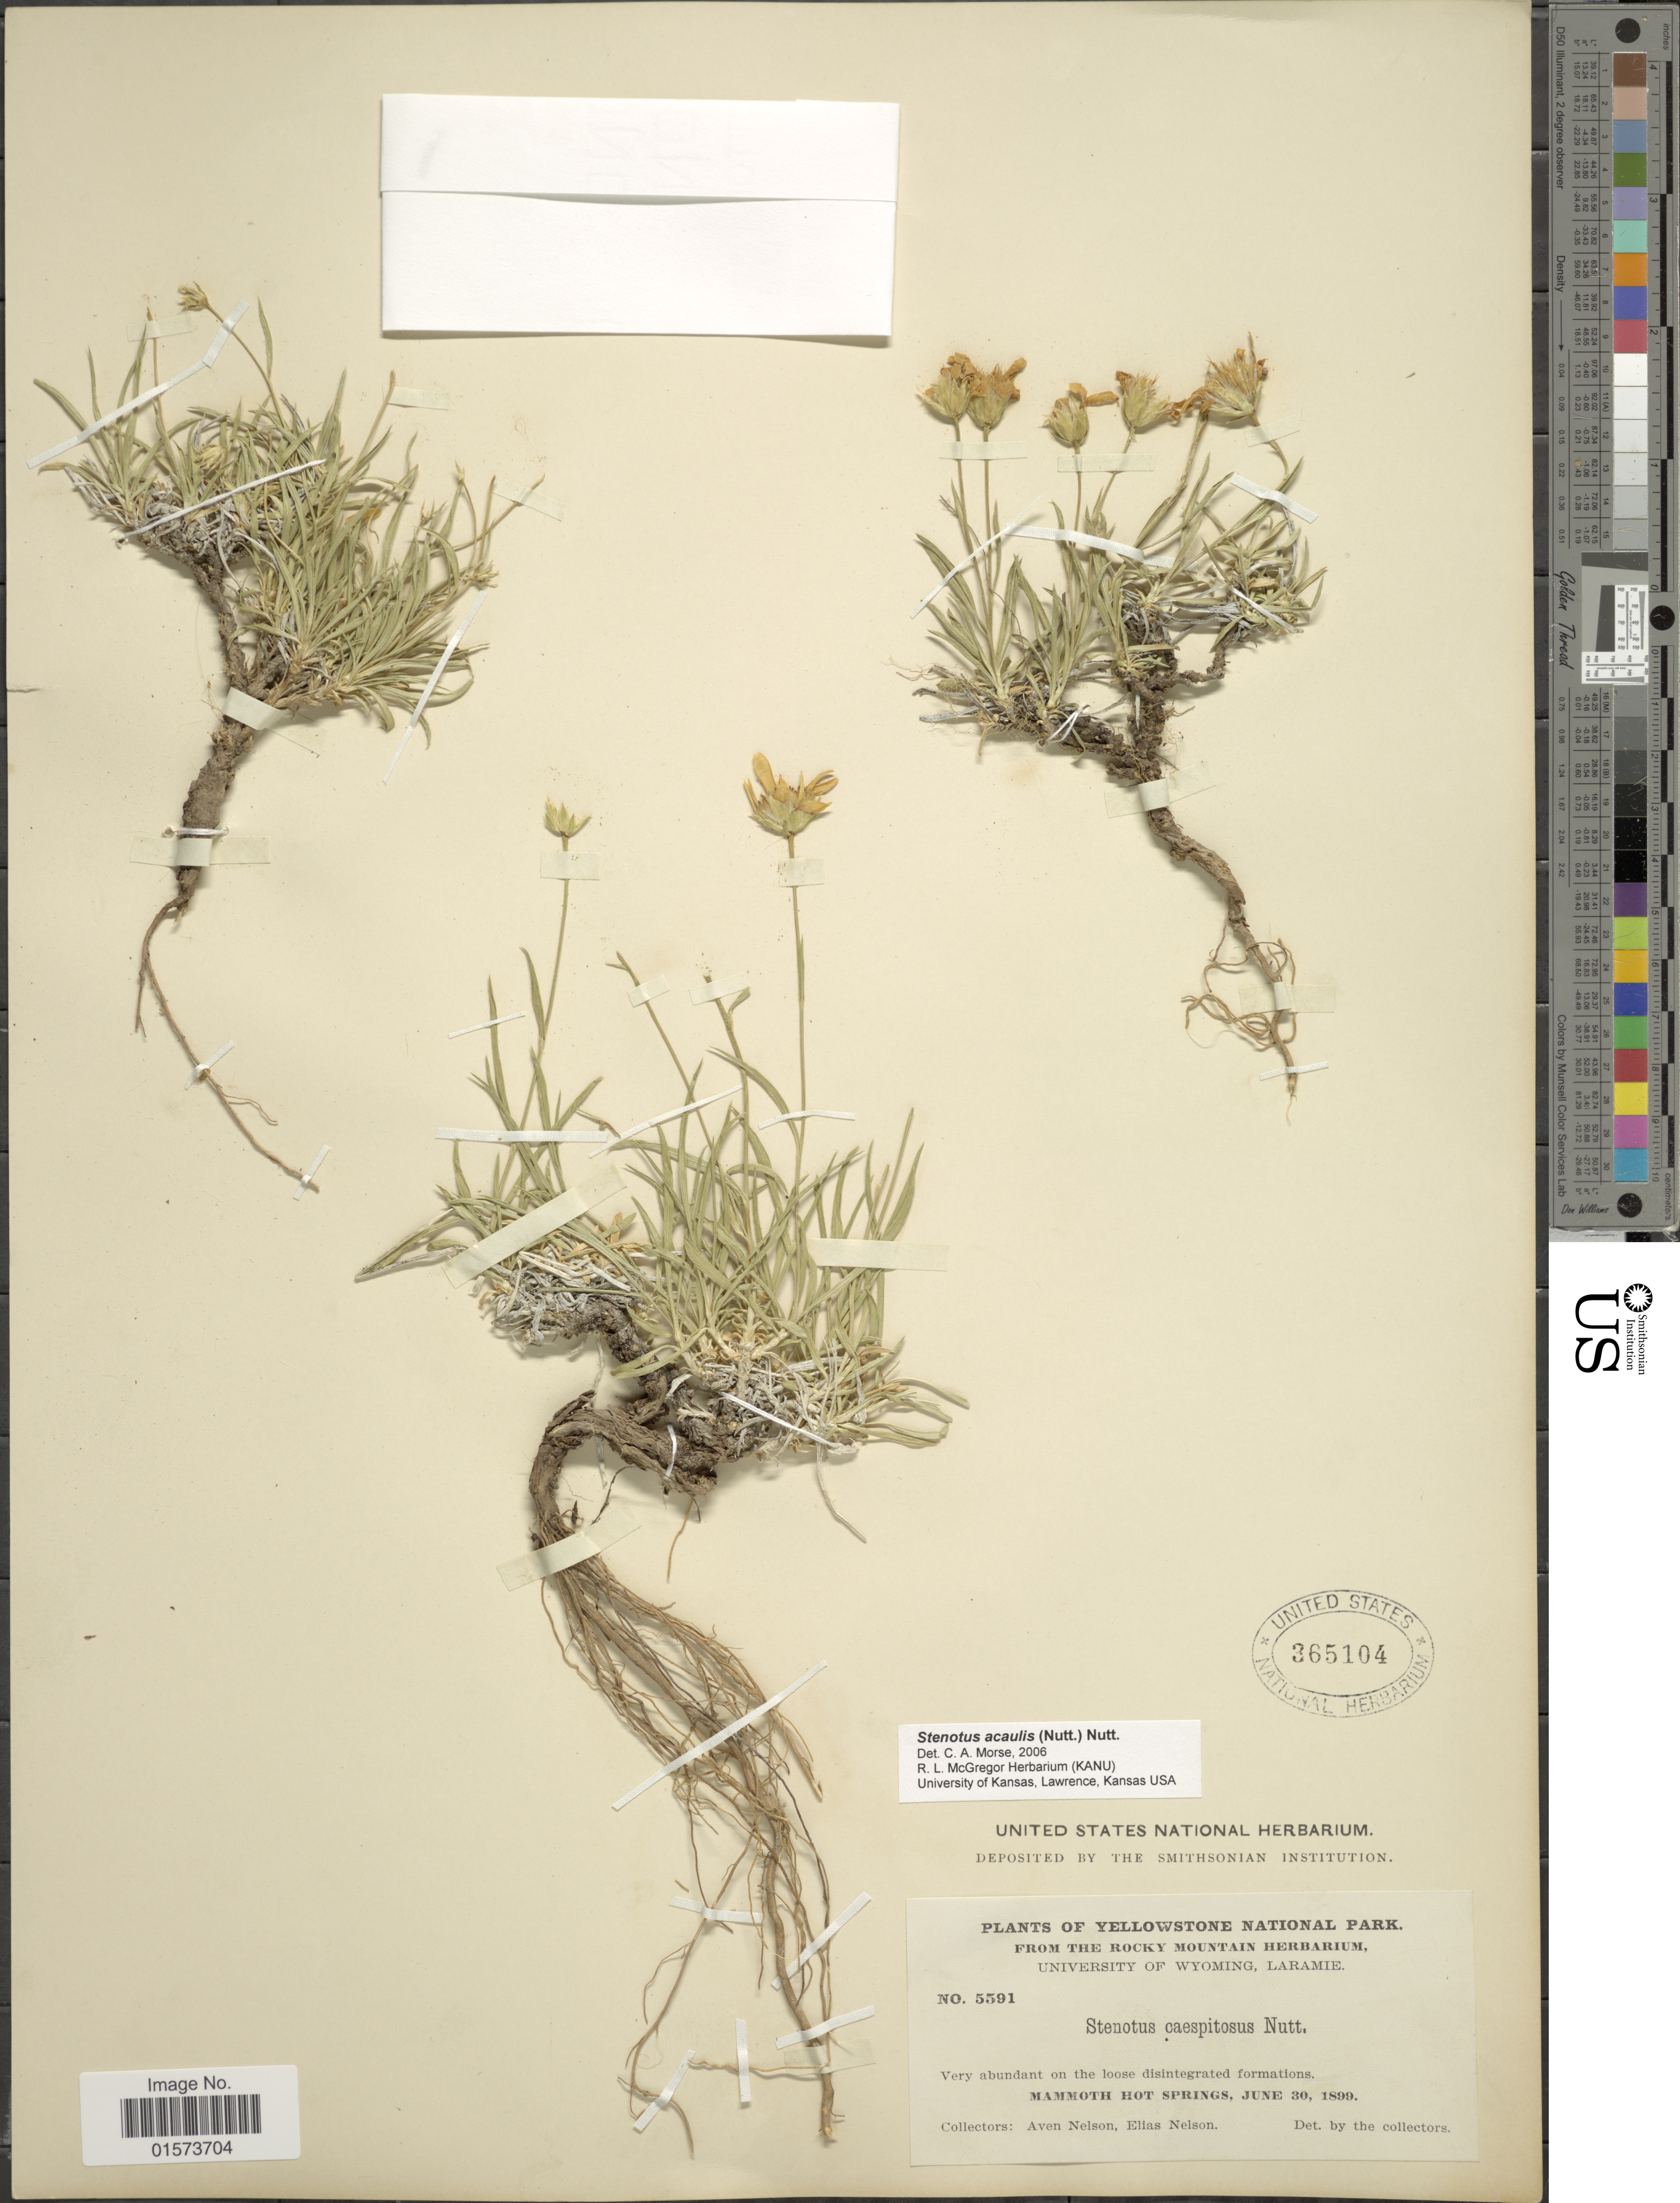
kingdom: Plantae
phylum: Tracheophyta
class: Magnoliopsida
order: Asterales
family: Asteraceae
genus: Stenotus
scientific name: Stenotus acaulis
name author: (Nutt.) Nutt.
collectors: A. Nelson & E. Nelson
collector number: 5591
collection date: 1899-06-30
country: United States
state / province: Wyoming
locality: Yellowstone National Park, very abundant on the loose disintegrated formations, Mammoth Hot Springs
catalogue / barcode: US 365104